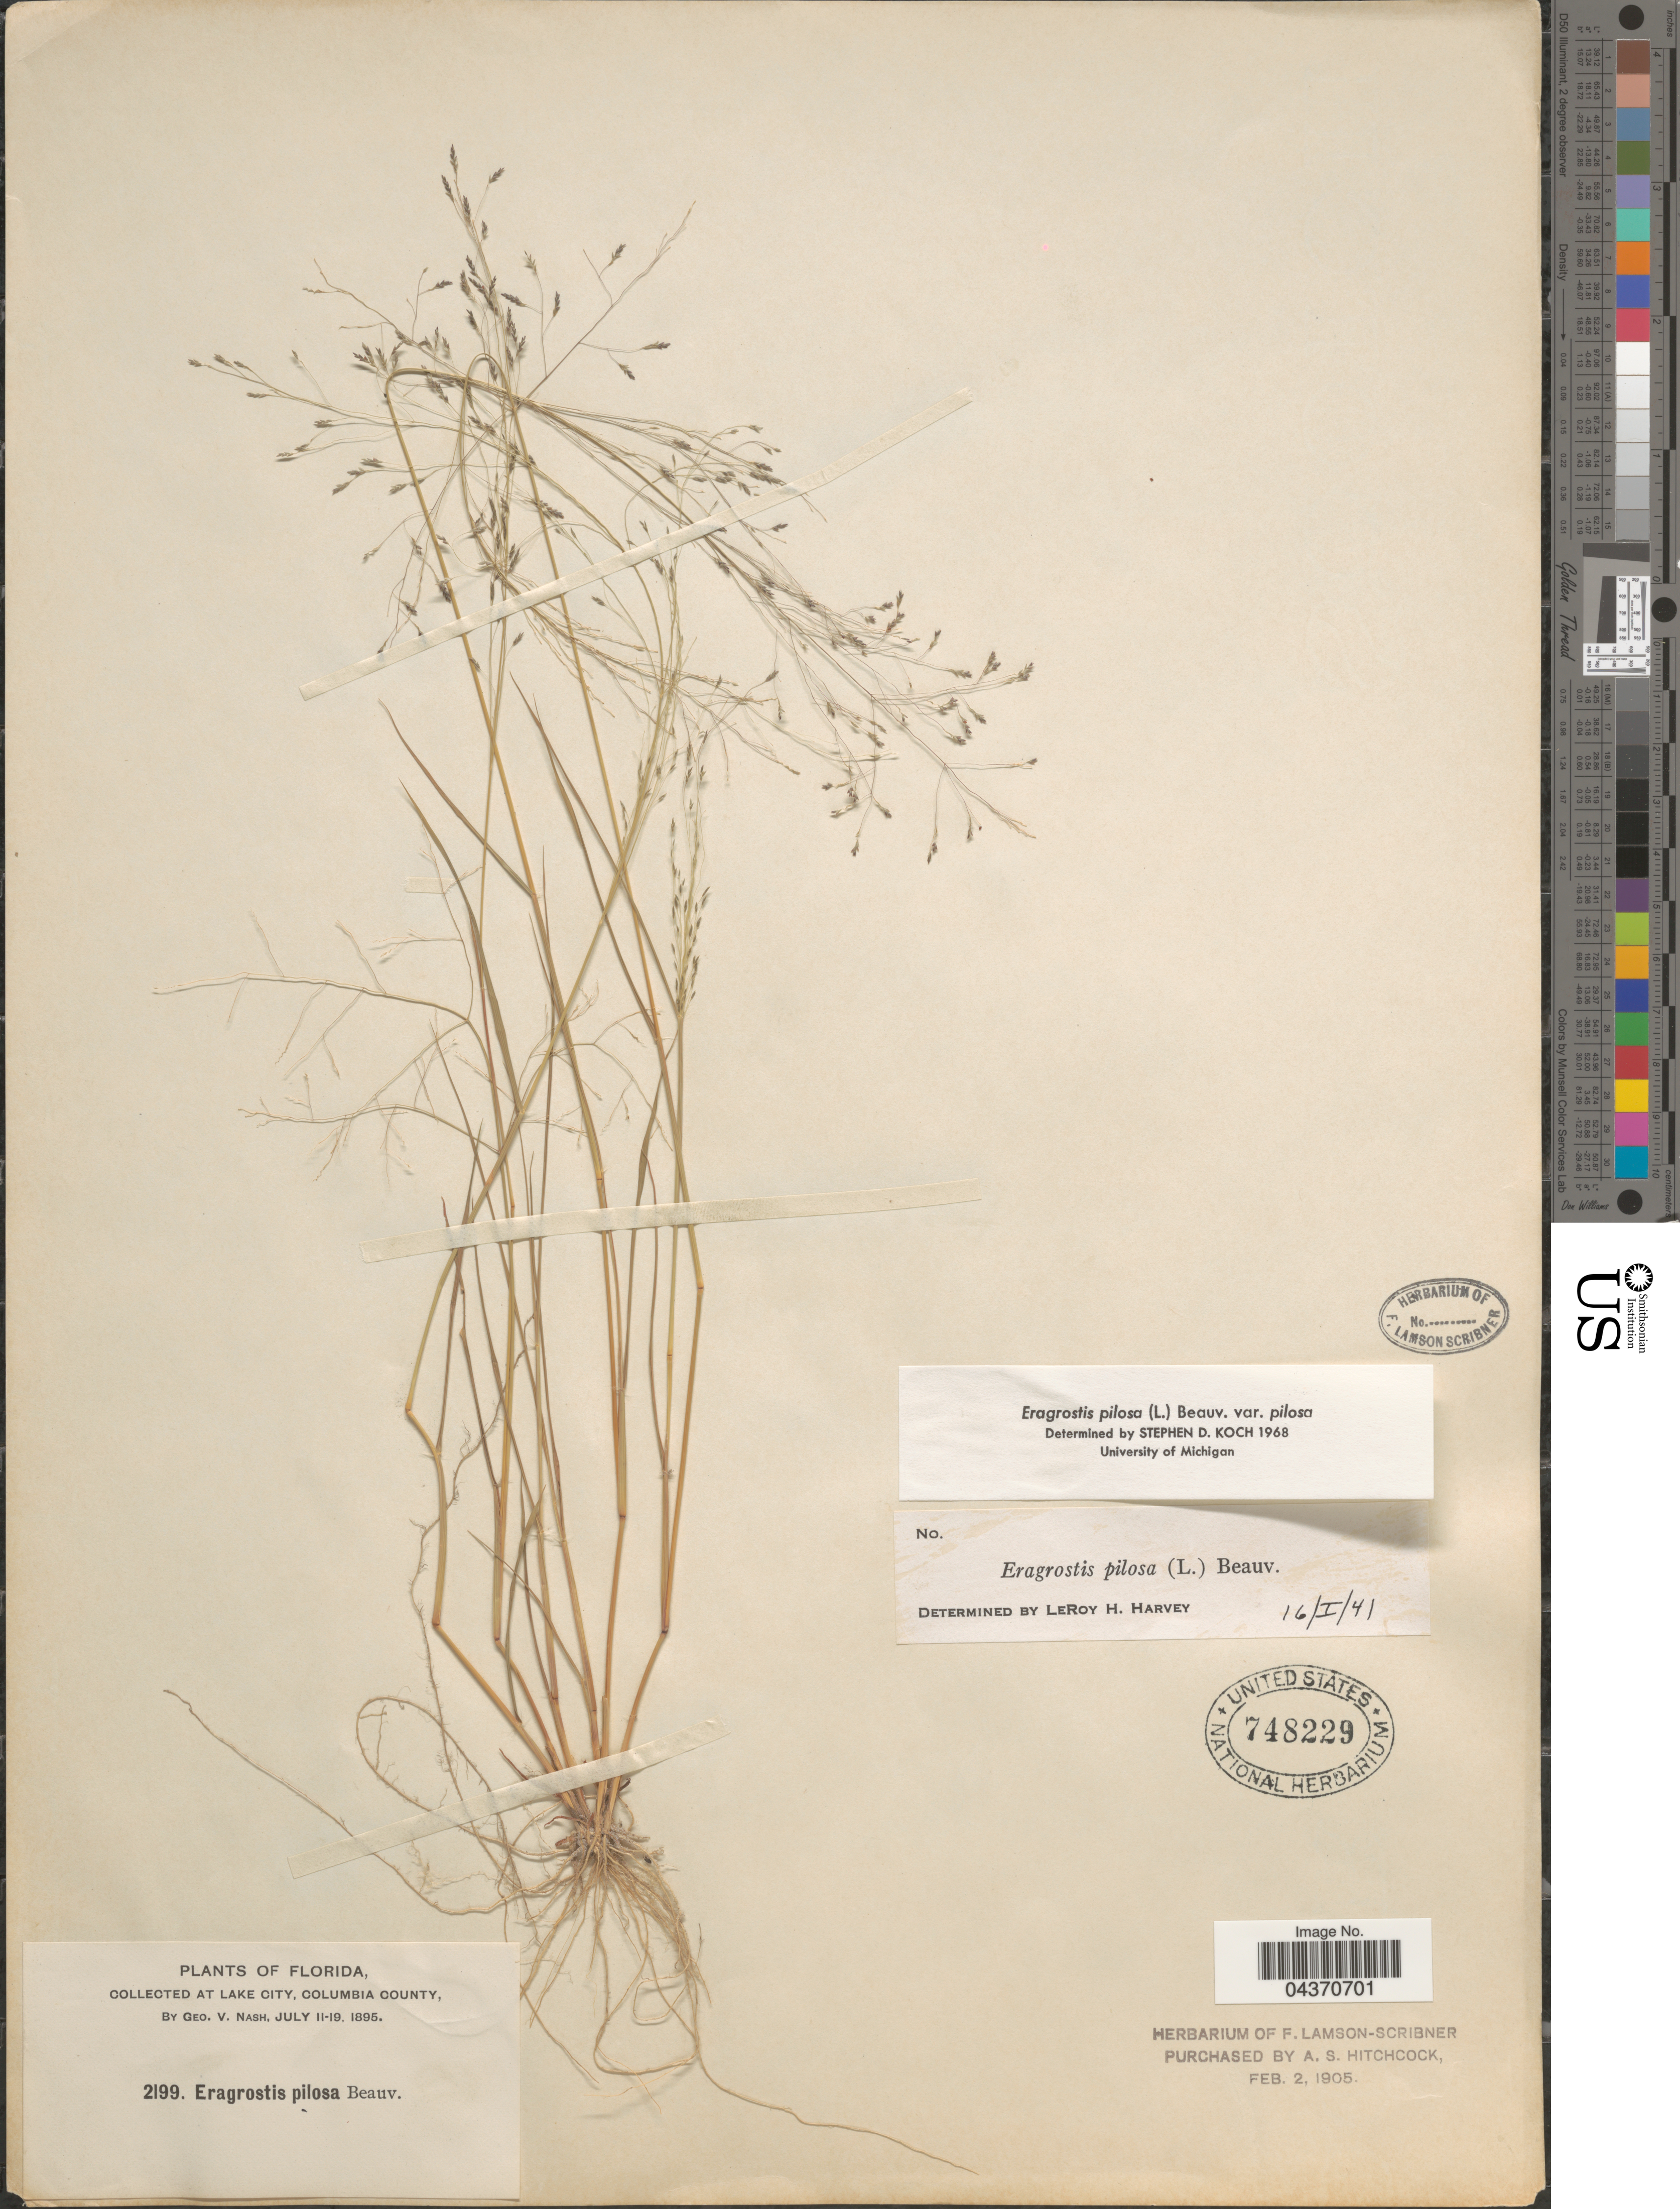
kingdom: Plantae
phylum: Tracheophyta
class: Liliopsida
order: Poales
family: Poaceae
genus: Eragrostis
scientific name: Eragrostis pilosa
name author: (L.) P. Beauv.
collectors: G. V. Nash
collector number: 2199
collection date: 1895-07-11/1895-07-19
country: United States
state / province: Florida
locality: At Lake City, Columbia County.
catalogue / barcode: US 748229